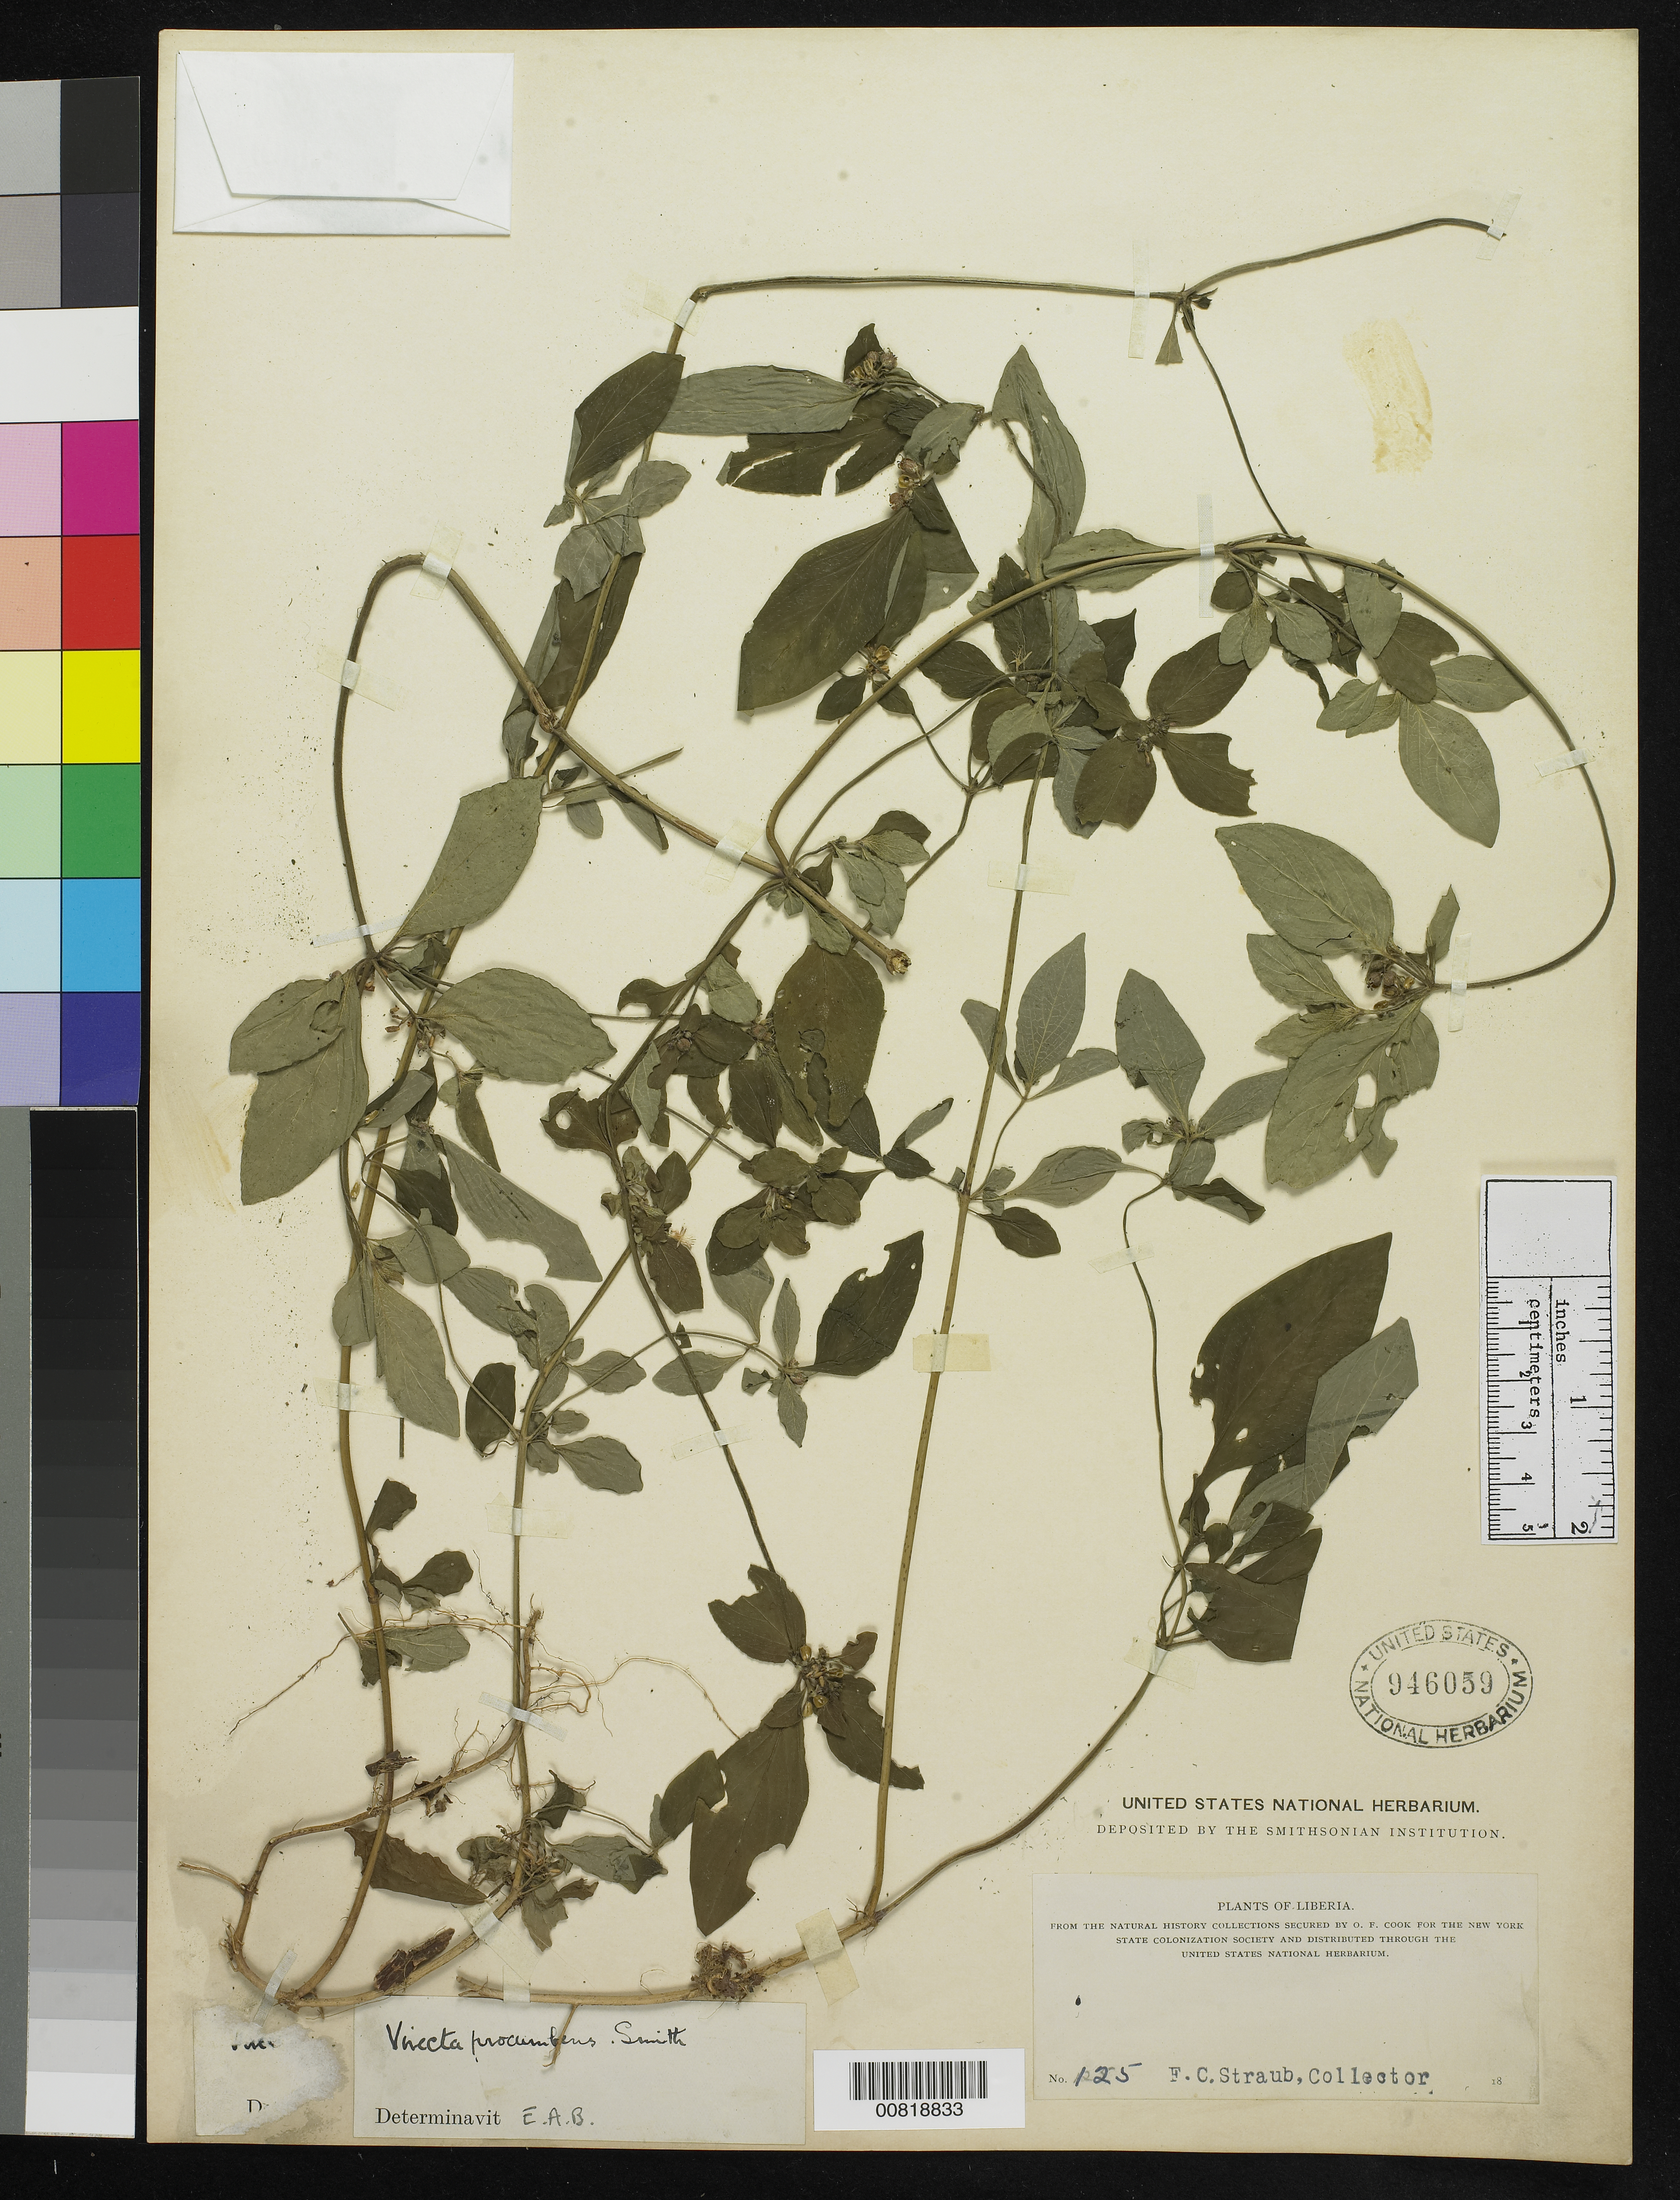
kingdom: Plantae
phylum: Tracheophyta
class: Magnoliopsida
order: Gentianales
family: Rubiaceae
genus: Virecta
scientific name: Virecta procumbens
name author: Sm.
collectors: F. Straub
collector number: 125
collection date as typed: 18--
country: Liberia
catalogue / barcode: US 946059